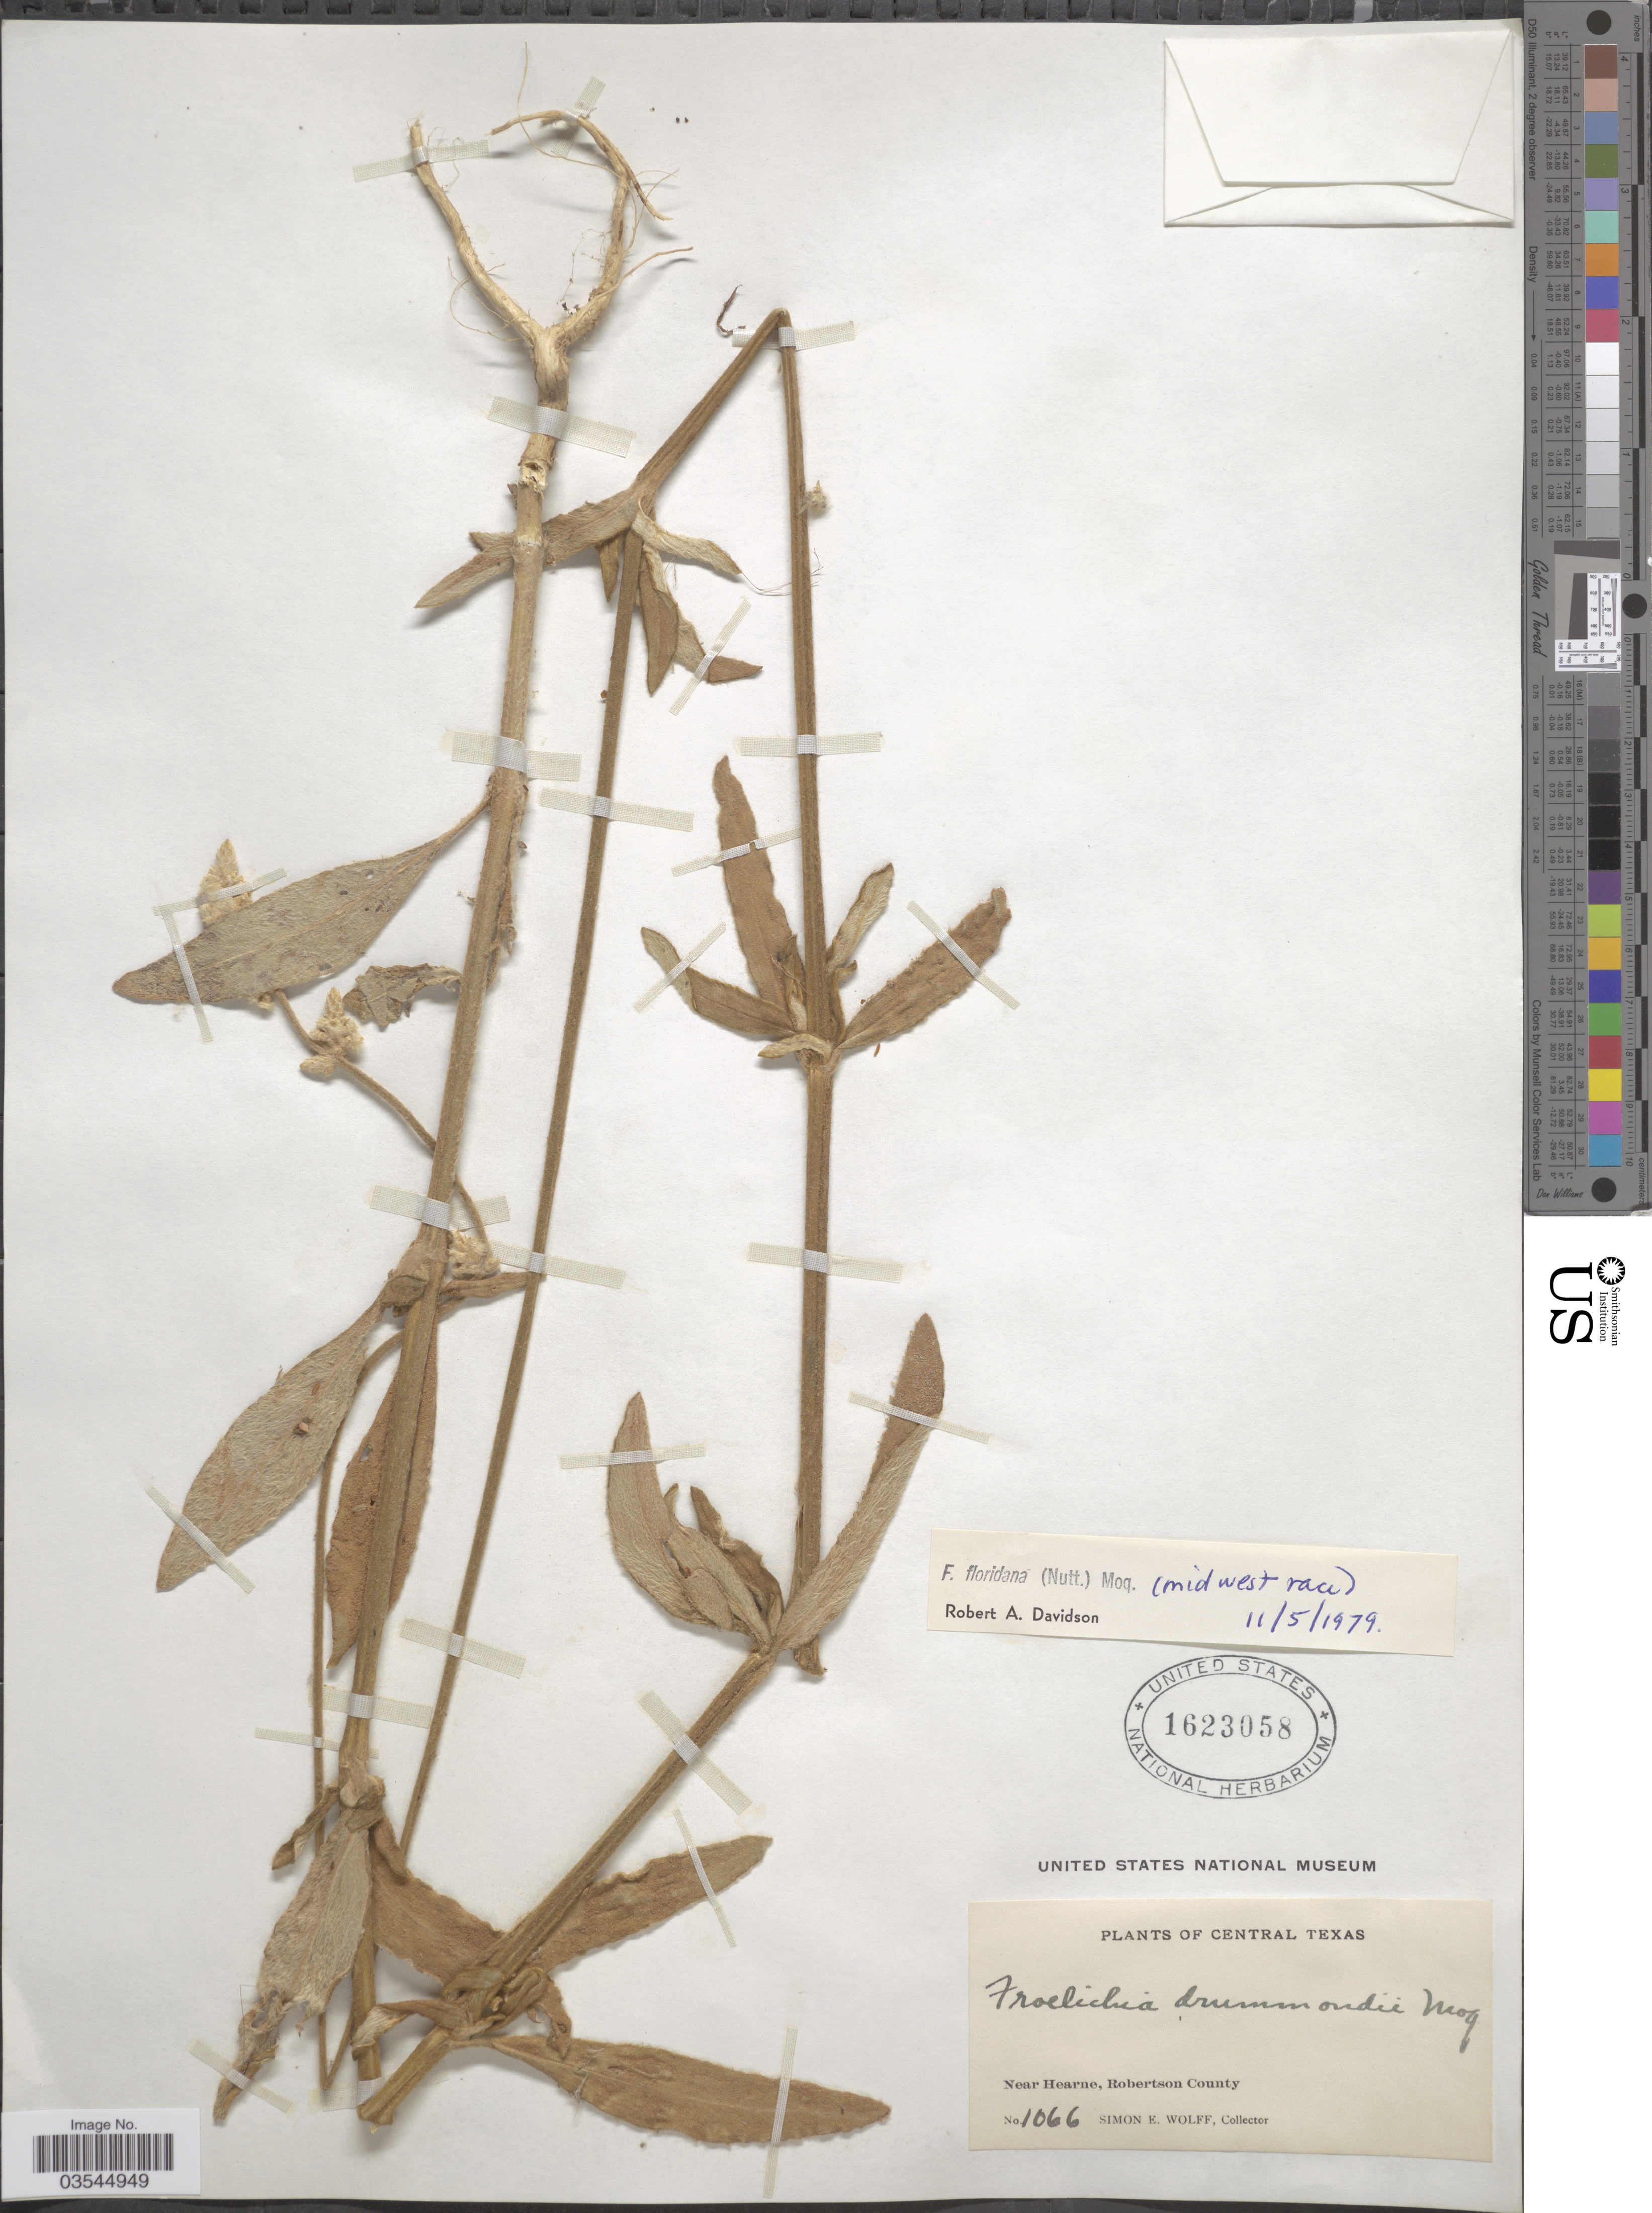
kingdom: Plantae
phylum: Tracheophyta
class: Magnoliopsida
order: Caryophyllales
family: Amaranthaceae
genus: Froelichia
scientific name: Froelichia floridana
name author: (Nutt.) Moq.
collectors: S. E. Wolff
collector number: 1066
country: United States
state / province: Texas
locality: Central Texas. Near Hearne, Robertson County.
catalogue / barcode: US 1623058